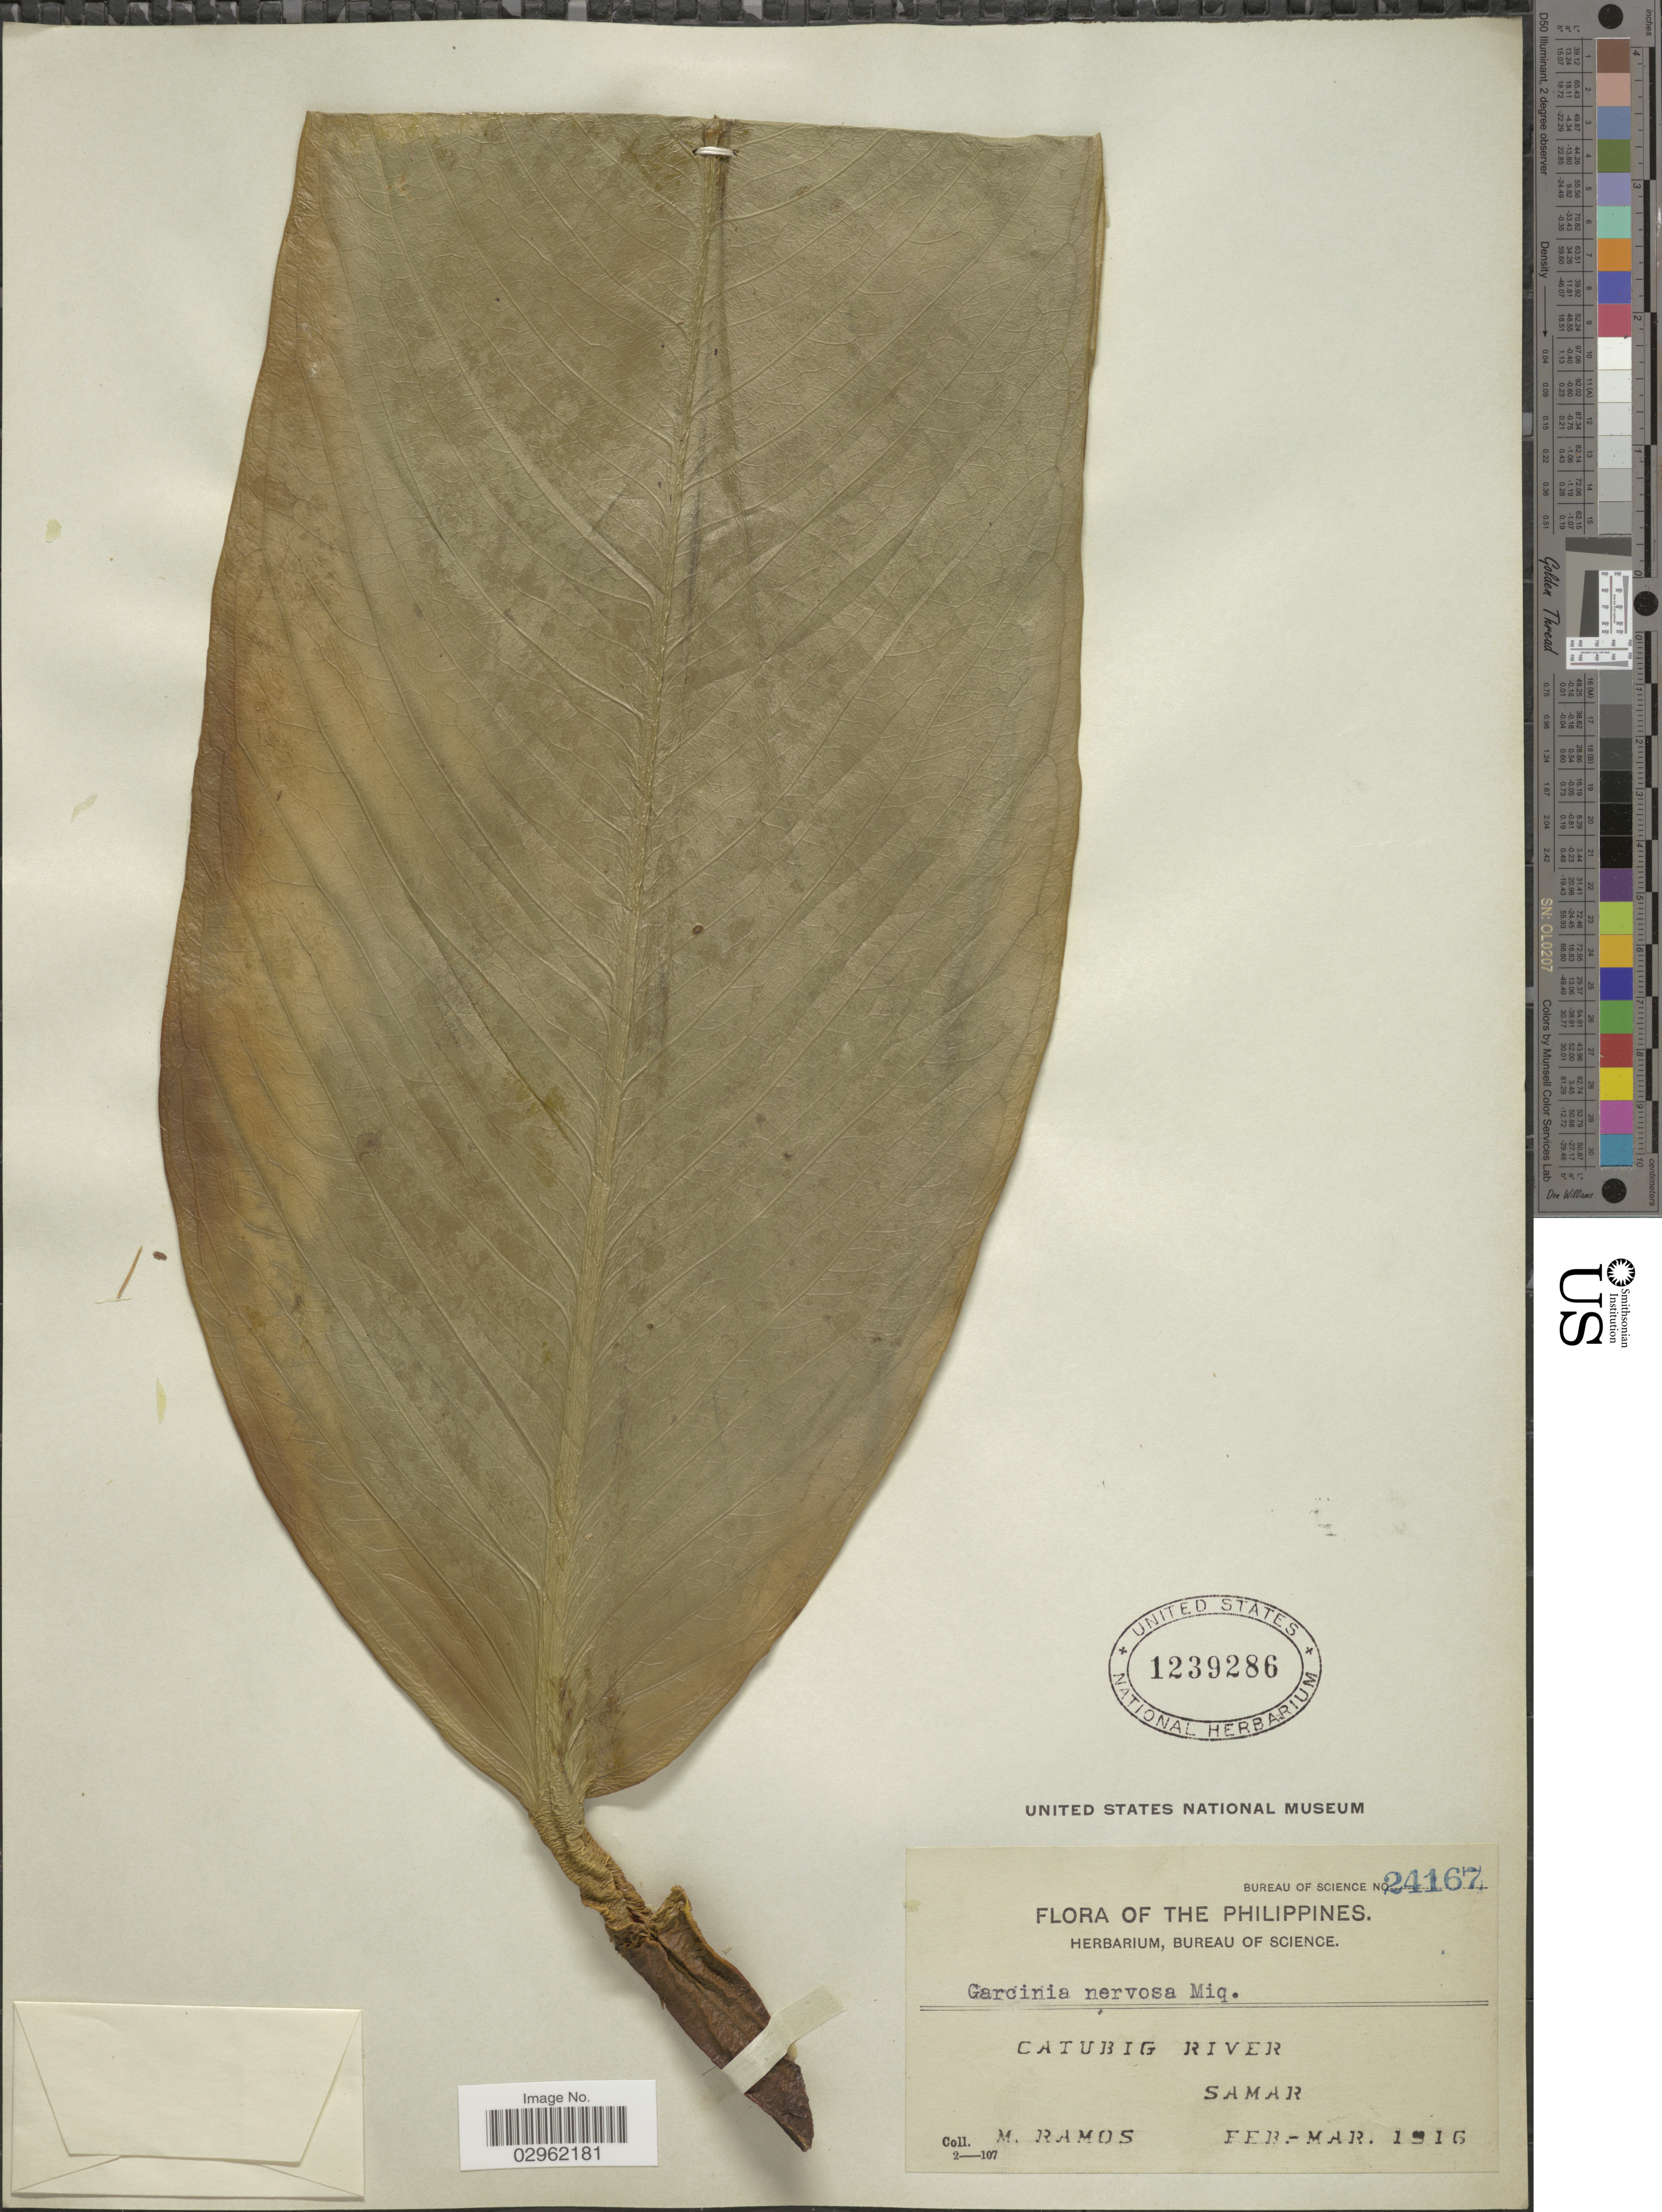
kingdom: Plantae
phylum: Tracheophyta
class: Magnoliopsida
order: Malpighiales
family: Clusiaceae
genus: Garcinia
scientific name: Garcinia nervosa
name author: Miq.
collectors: M. Ramos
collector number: Bureau of Science 24167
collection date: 1916-02/1916-03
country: Philippines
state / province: Eastern Visayas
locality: Catubig River, Samar.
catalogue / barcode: US 1239286